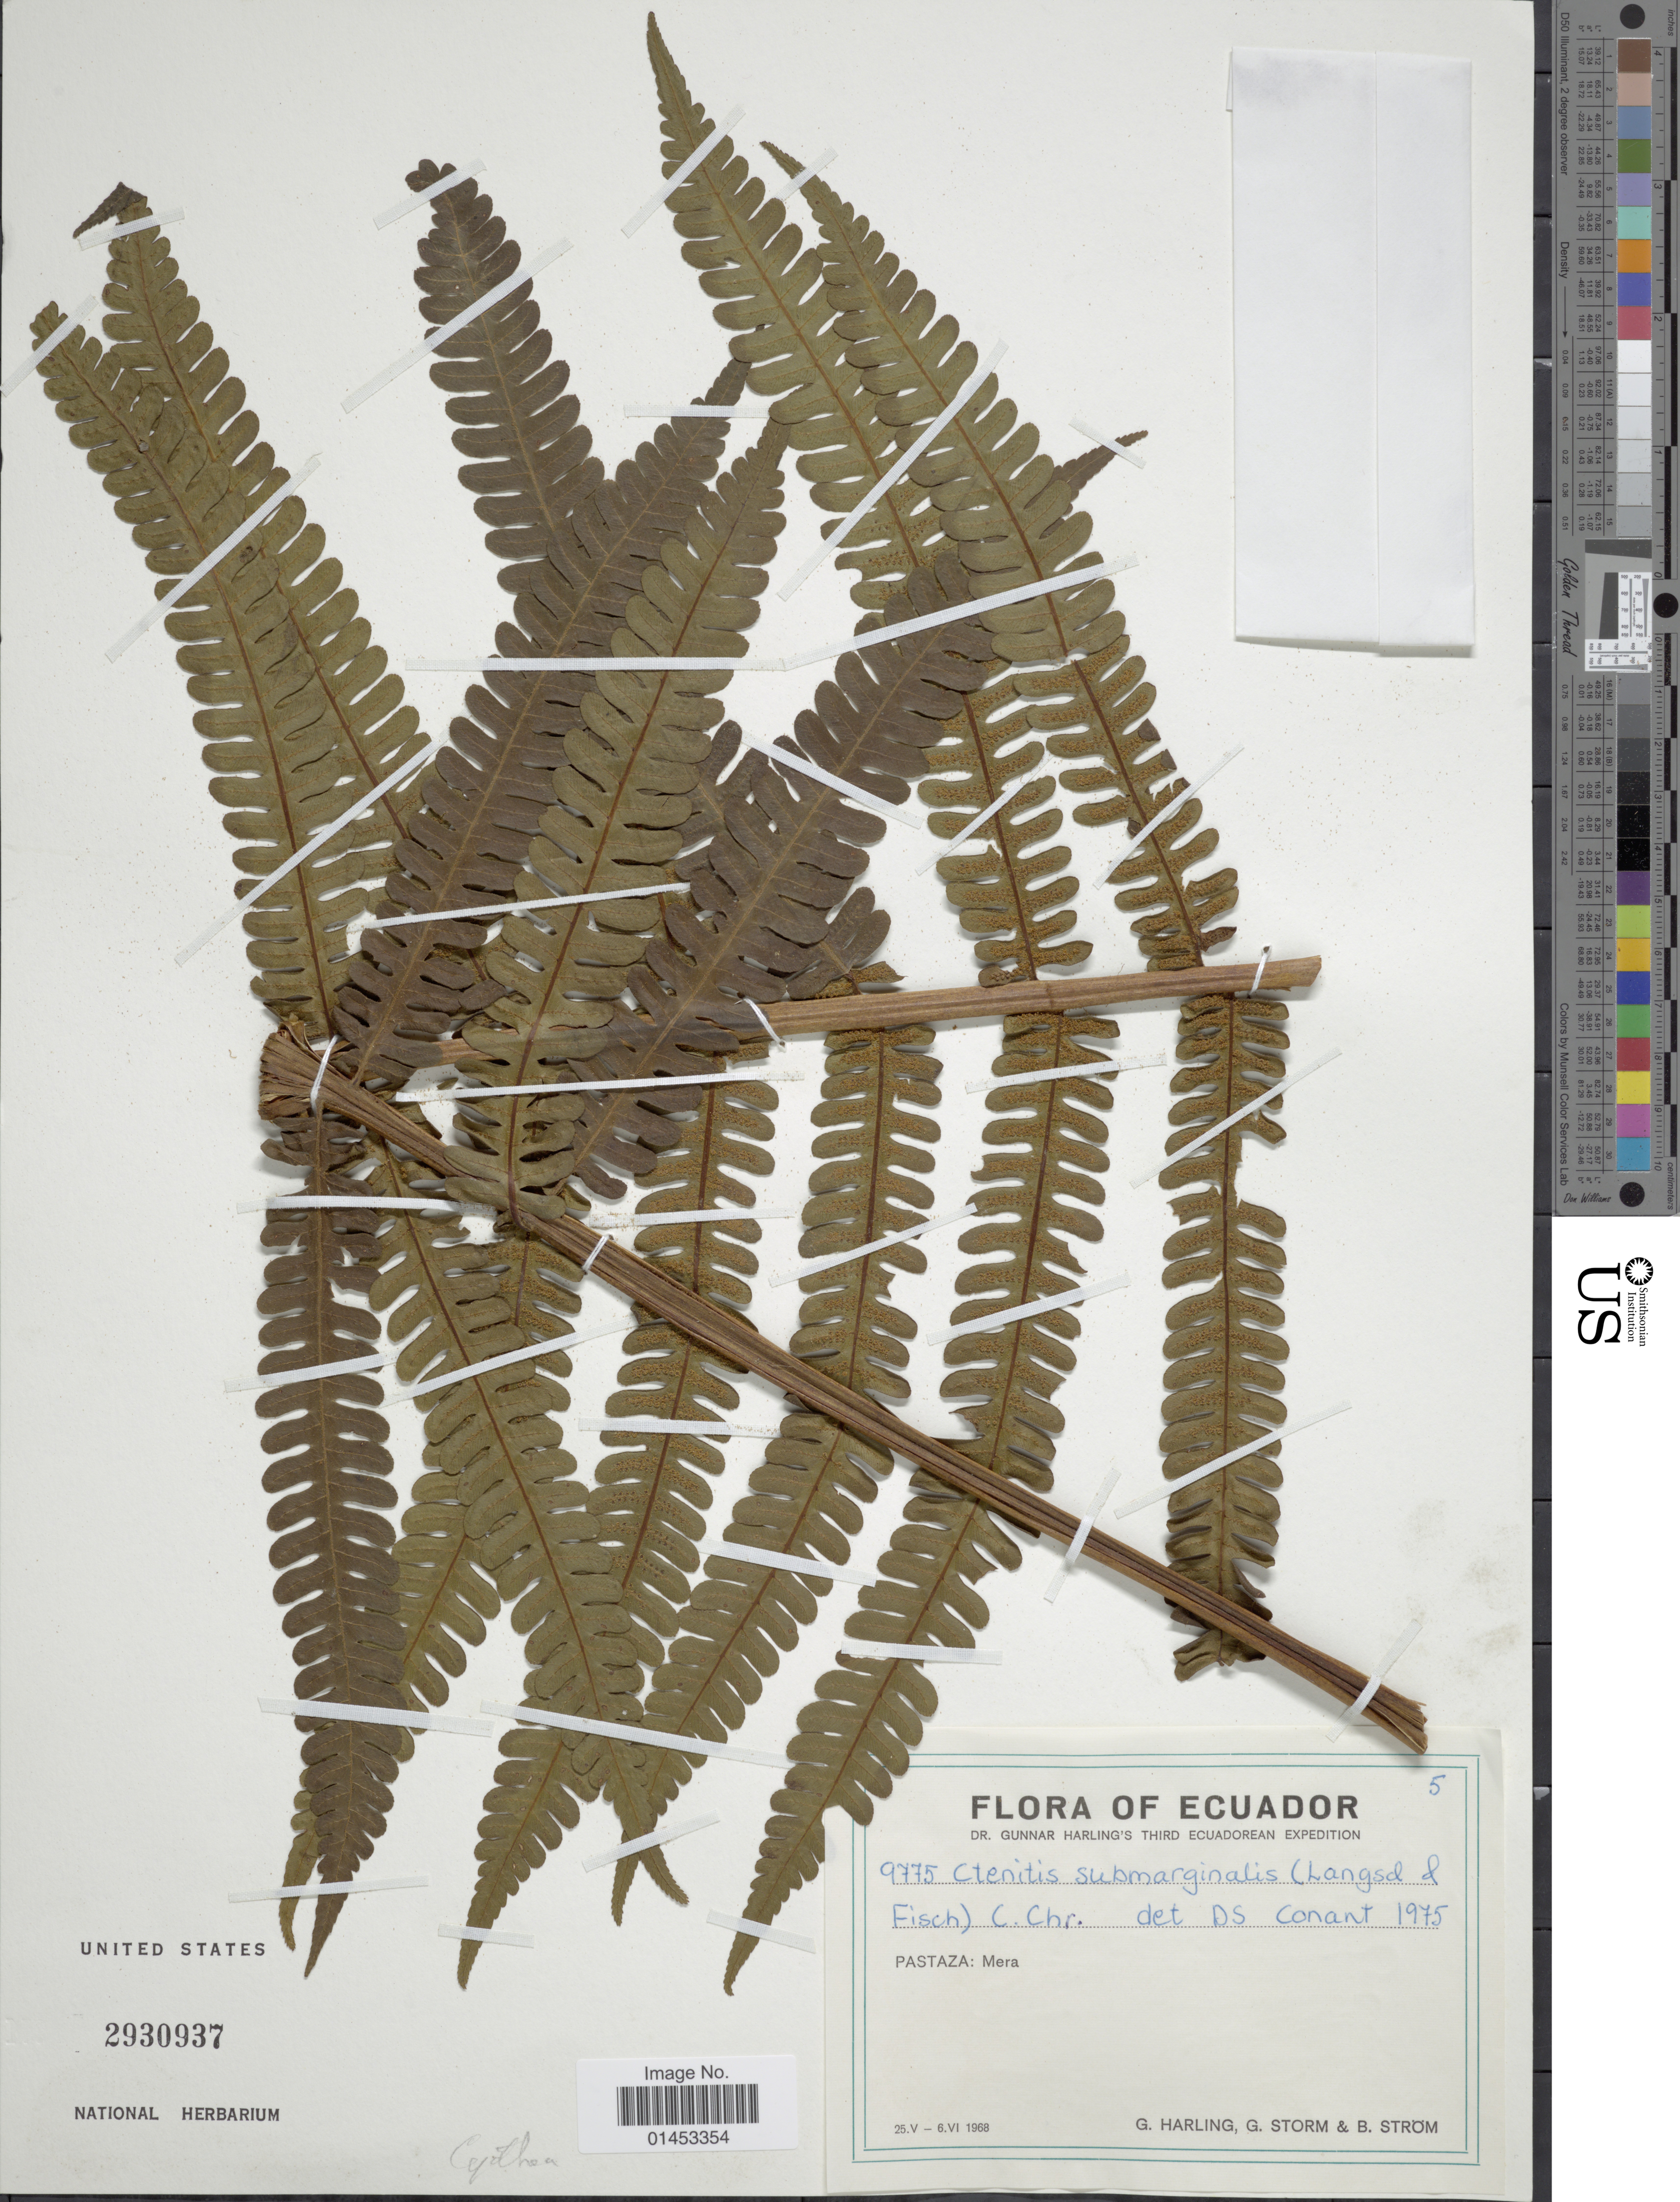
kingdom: Plantae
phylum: Tracheophyta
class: Polypodiopsida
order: Cyatheales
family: Cyatheaceae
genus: Cyathea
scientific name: Cyathea sp.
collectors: G. Harling, G. Storm & B. Ström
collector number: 9775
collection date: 1968-05-25/1968-06-06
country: Ecuador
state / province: Pastaza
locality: Pastaza: Mera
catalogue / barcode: US 2930937